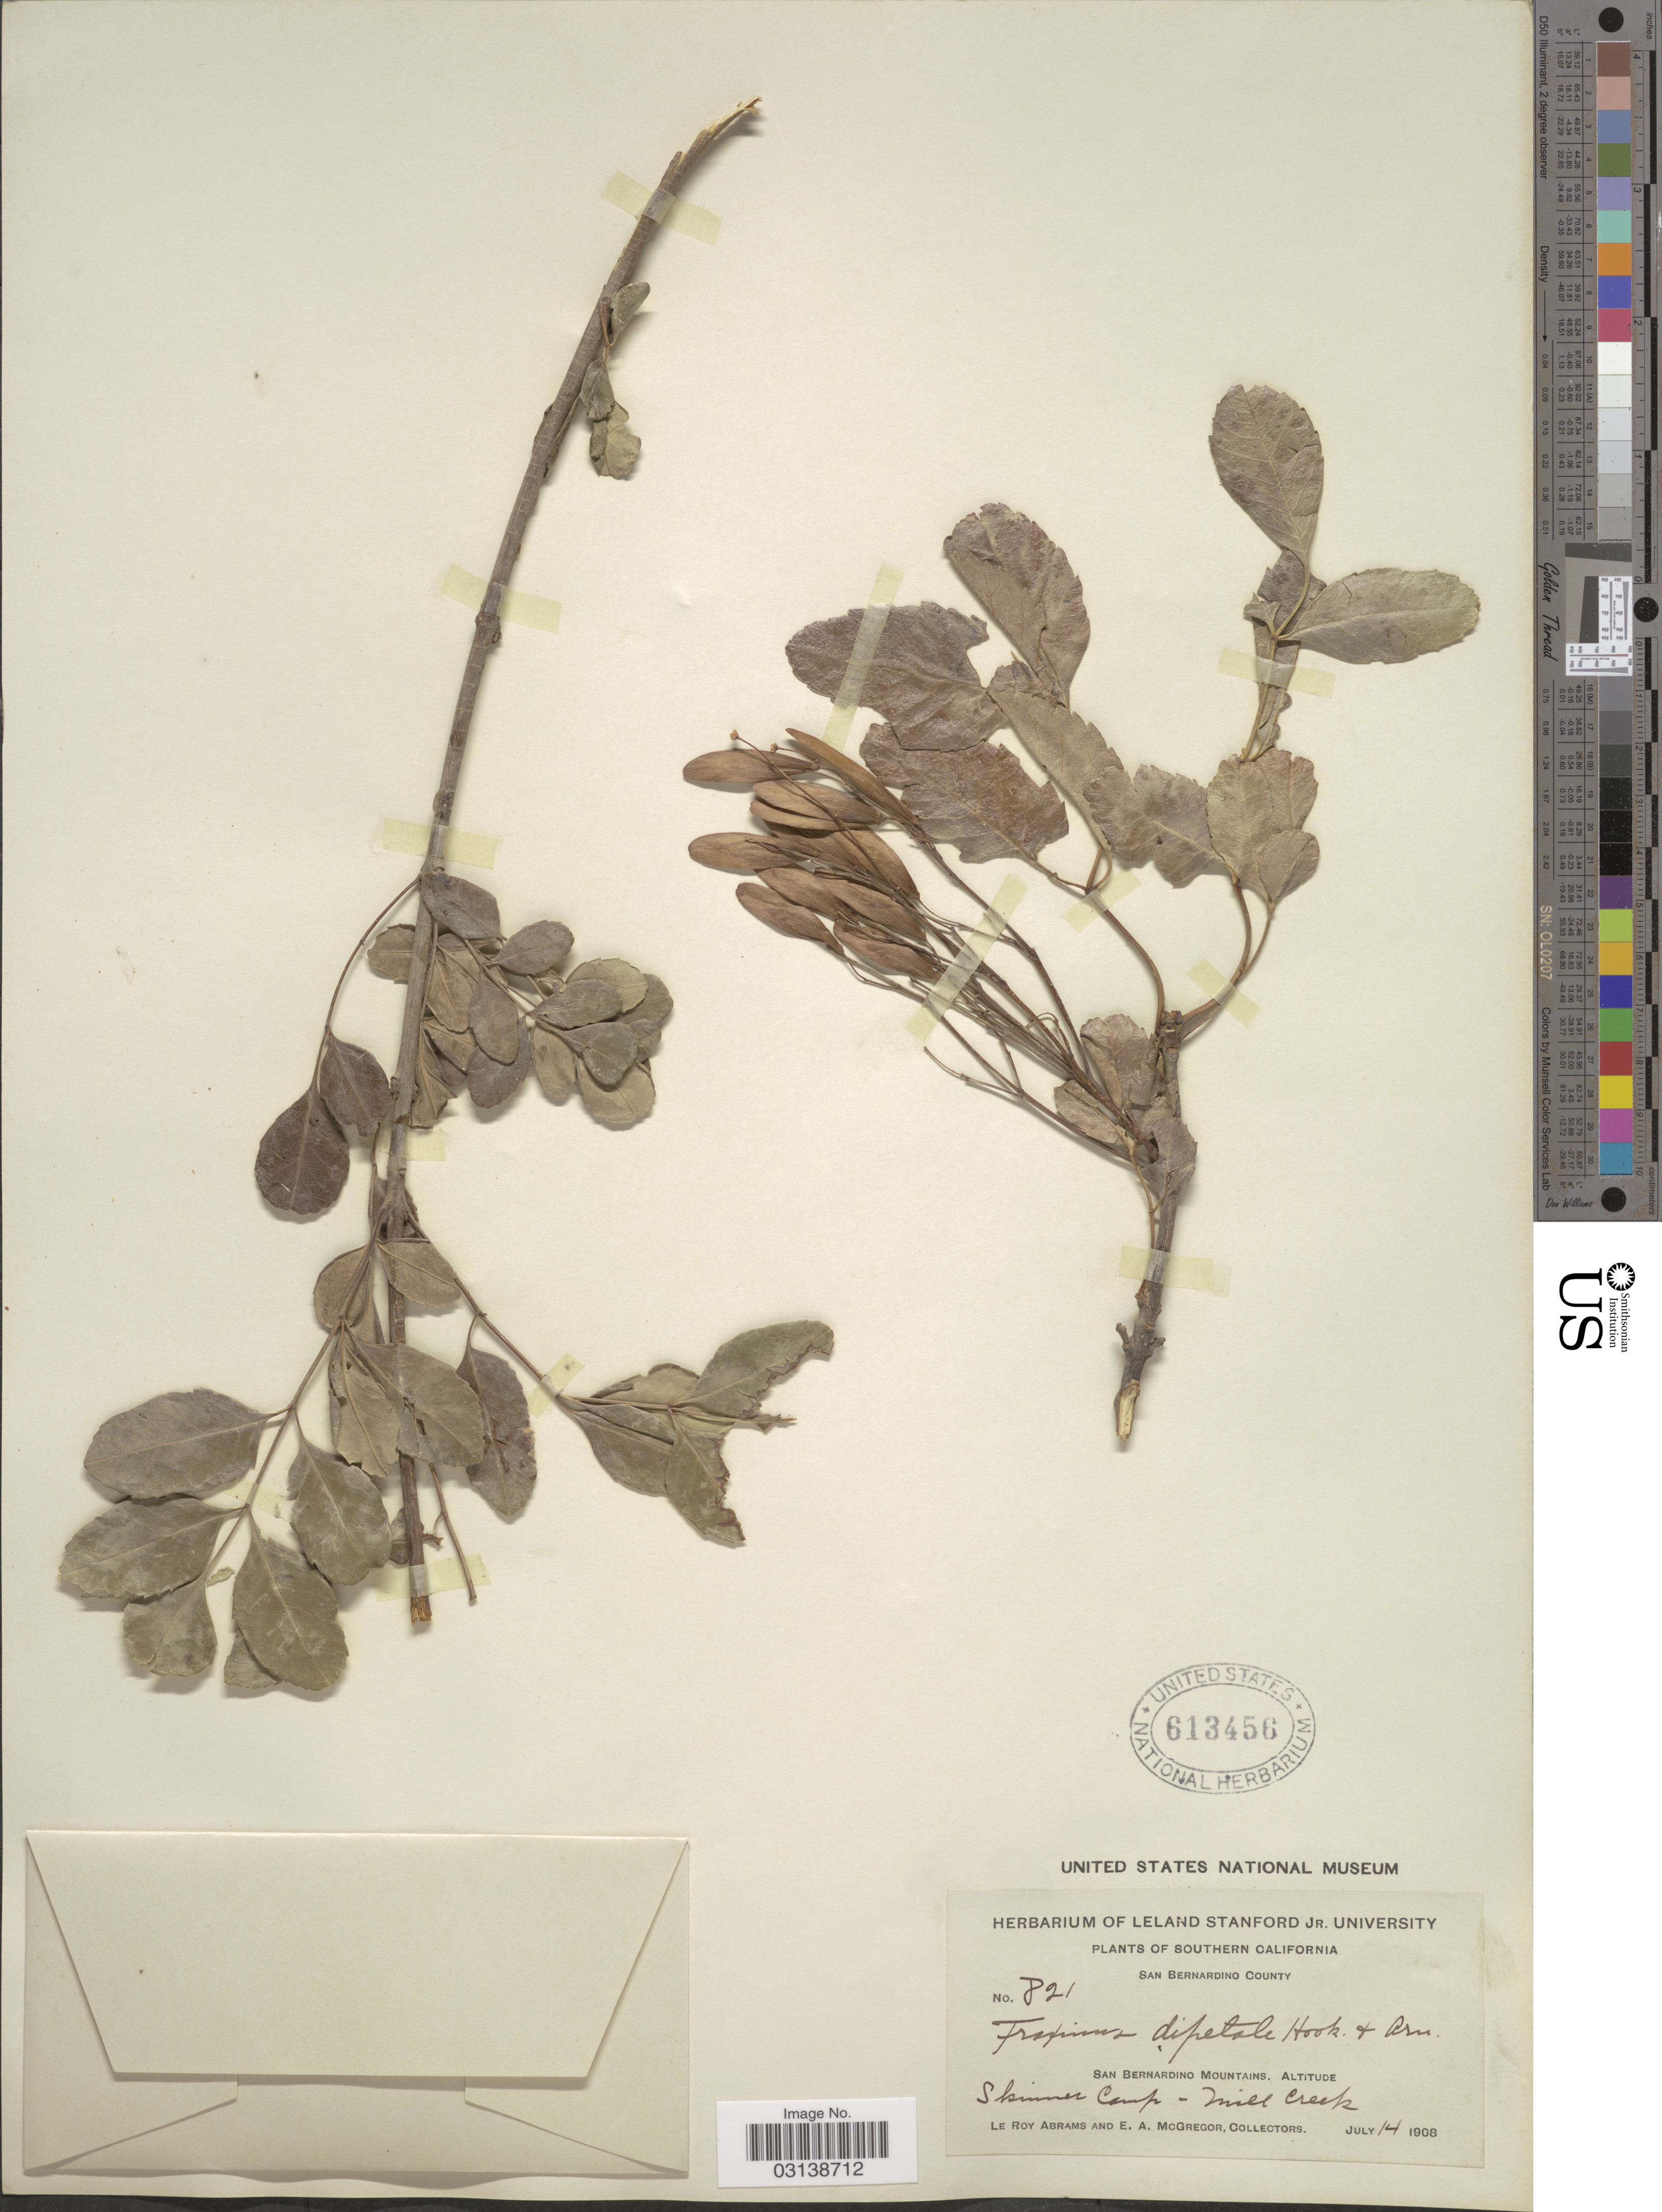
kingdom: Plantae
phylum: Tracheophyta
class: Magnoliopsida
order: Lamiales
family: Oleaceae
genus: Fraxinus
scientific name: Fraxinus dipetala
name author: Hook. & Arn.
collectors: L. Abrams & E. A. McGregor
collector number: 821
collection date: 1908-07-14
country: United States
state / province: California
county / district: San Bernardino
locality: Southern California. San Bernardino County. San Bernardino Mountains. Skinner Camp - Mill Creek.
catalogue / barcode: US 613456